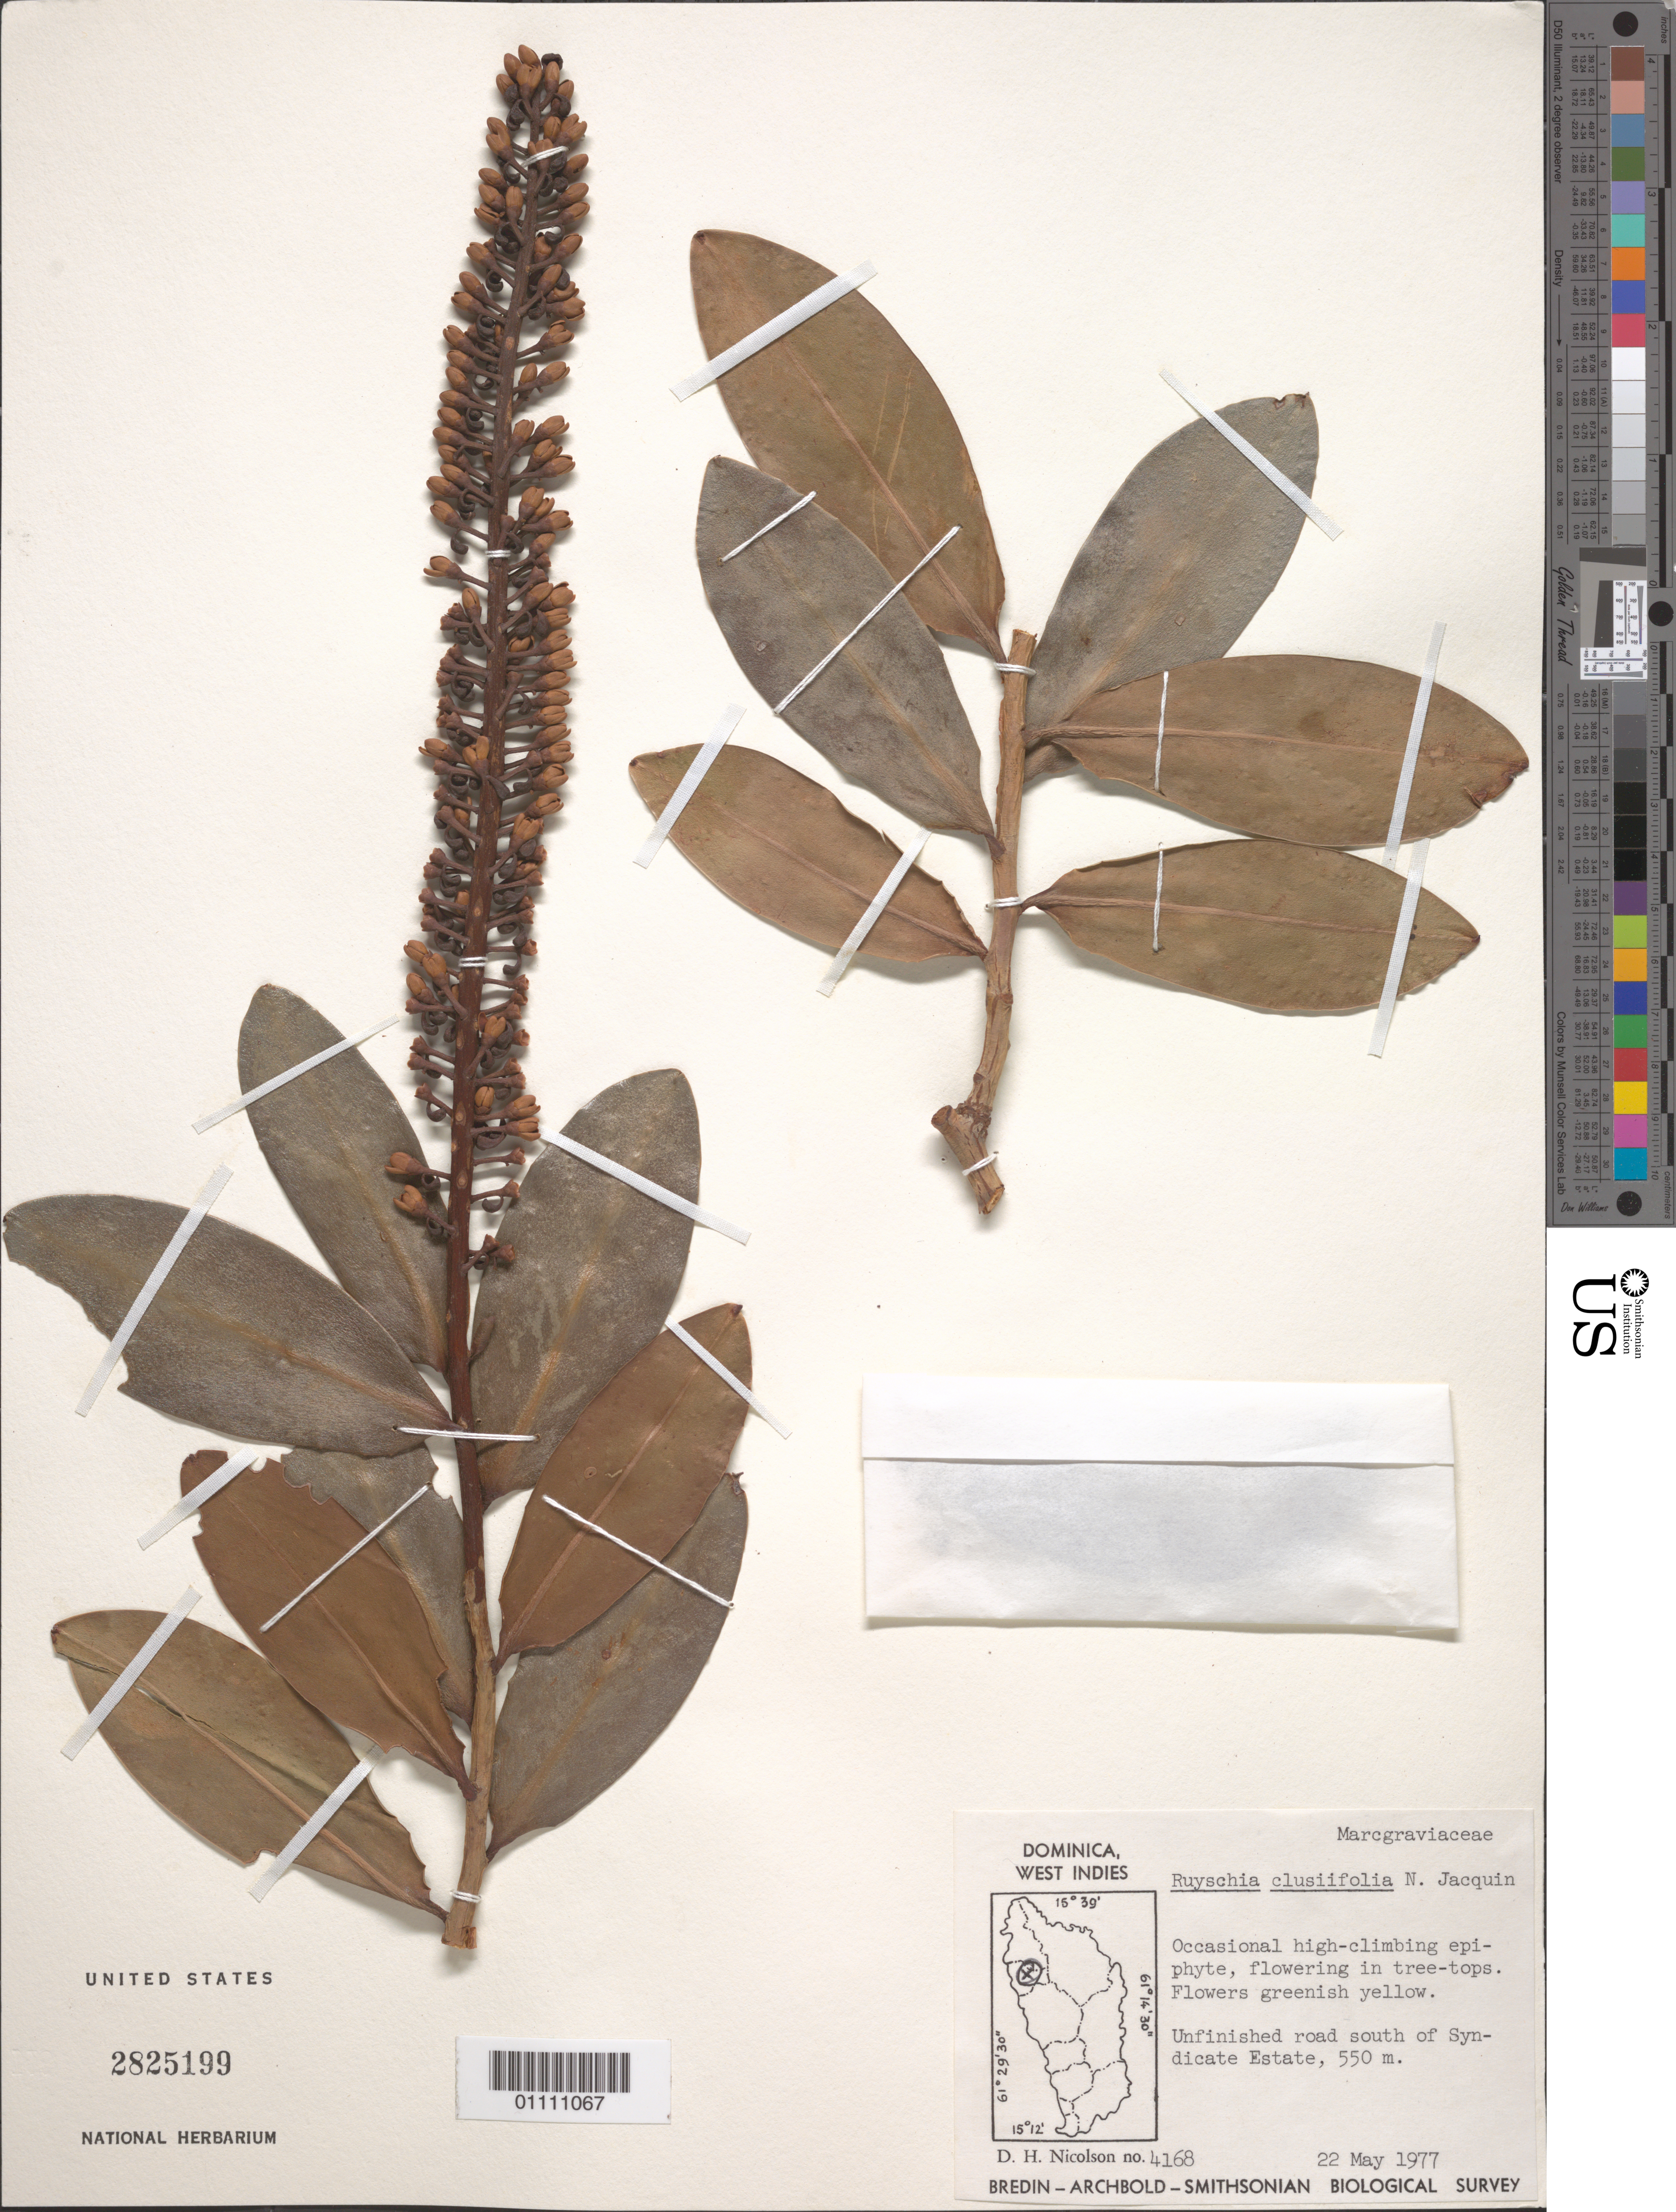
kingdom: Plantae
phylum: Tracheophyta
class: Magnoliopsida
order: Ericales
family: Marcgraviaceae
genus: Ruyschia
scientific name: Ruyschia clusiifolia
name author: Jacq.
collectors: D. H. Nicolson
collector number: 4168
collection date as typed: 22 May 1977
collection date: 1977-05-22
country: Dominica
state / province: St. Peter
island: Dominica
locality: Unfinished road south of Syndicate Estate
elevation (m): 550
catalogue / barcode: US 2825199